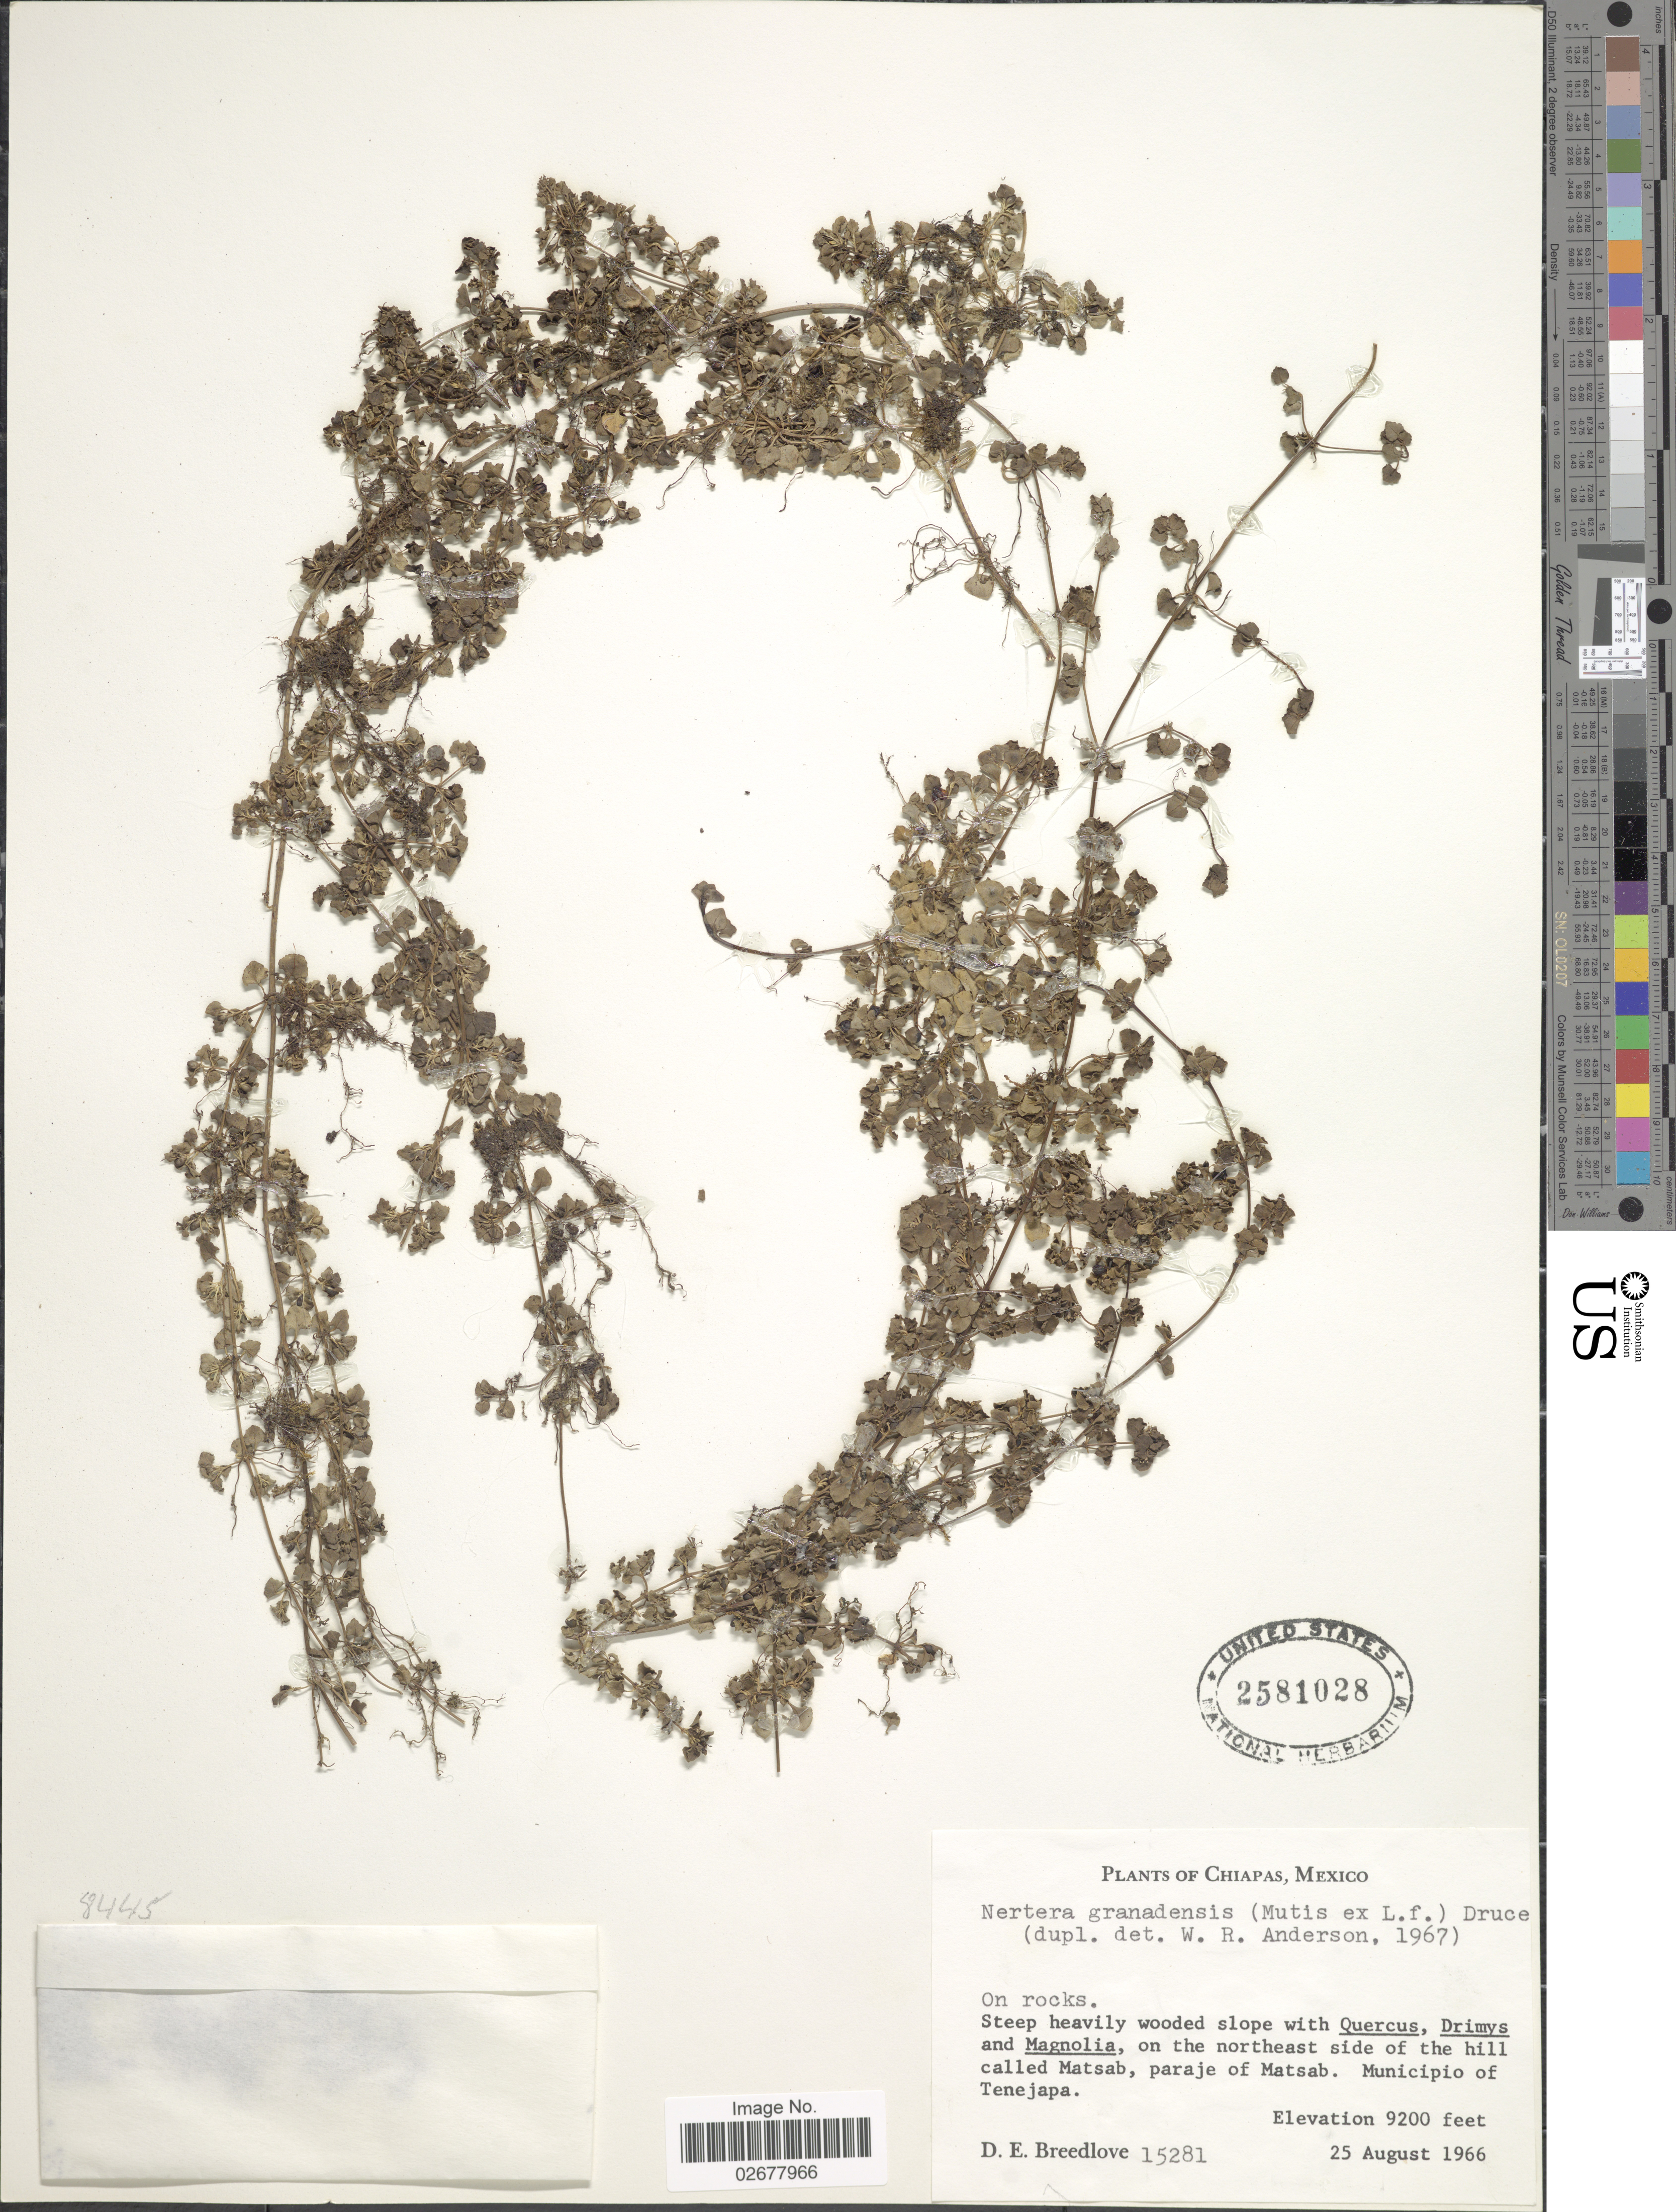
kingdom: Plantae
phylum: Tracheophyta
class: Magnoliopsida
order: Gentianales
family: Rubiaceae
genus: Nertera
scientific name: Nertera depressa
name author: Banks & Sol. ex Gaertn.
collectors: D. E. Breedlove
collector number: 15281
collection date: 1966-08-25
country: Mexico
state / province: Chiapas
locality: On rocks, Steep heavily wooded slope, on the northeast side of the hill called Matsab, paraje of Matsab. Municipio of Tenejapa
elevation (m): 2804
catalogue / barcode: US 2581028